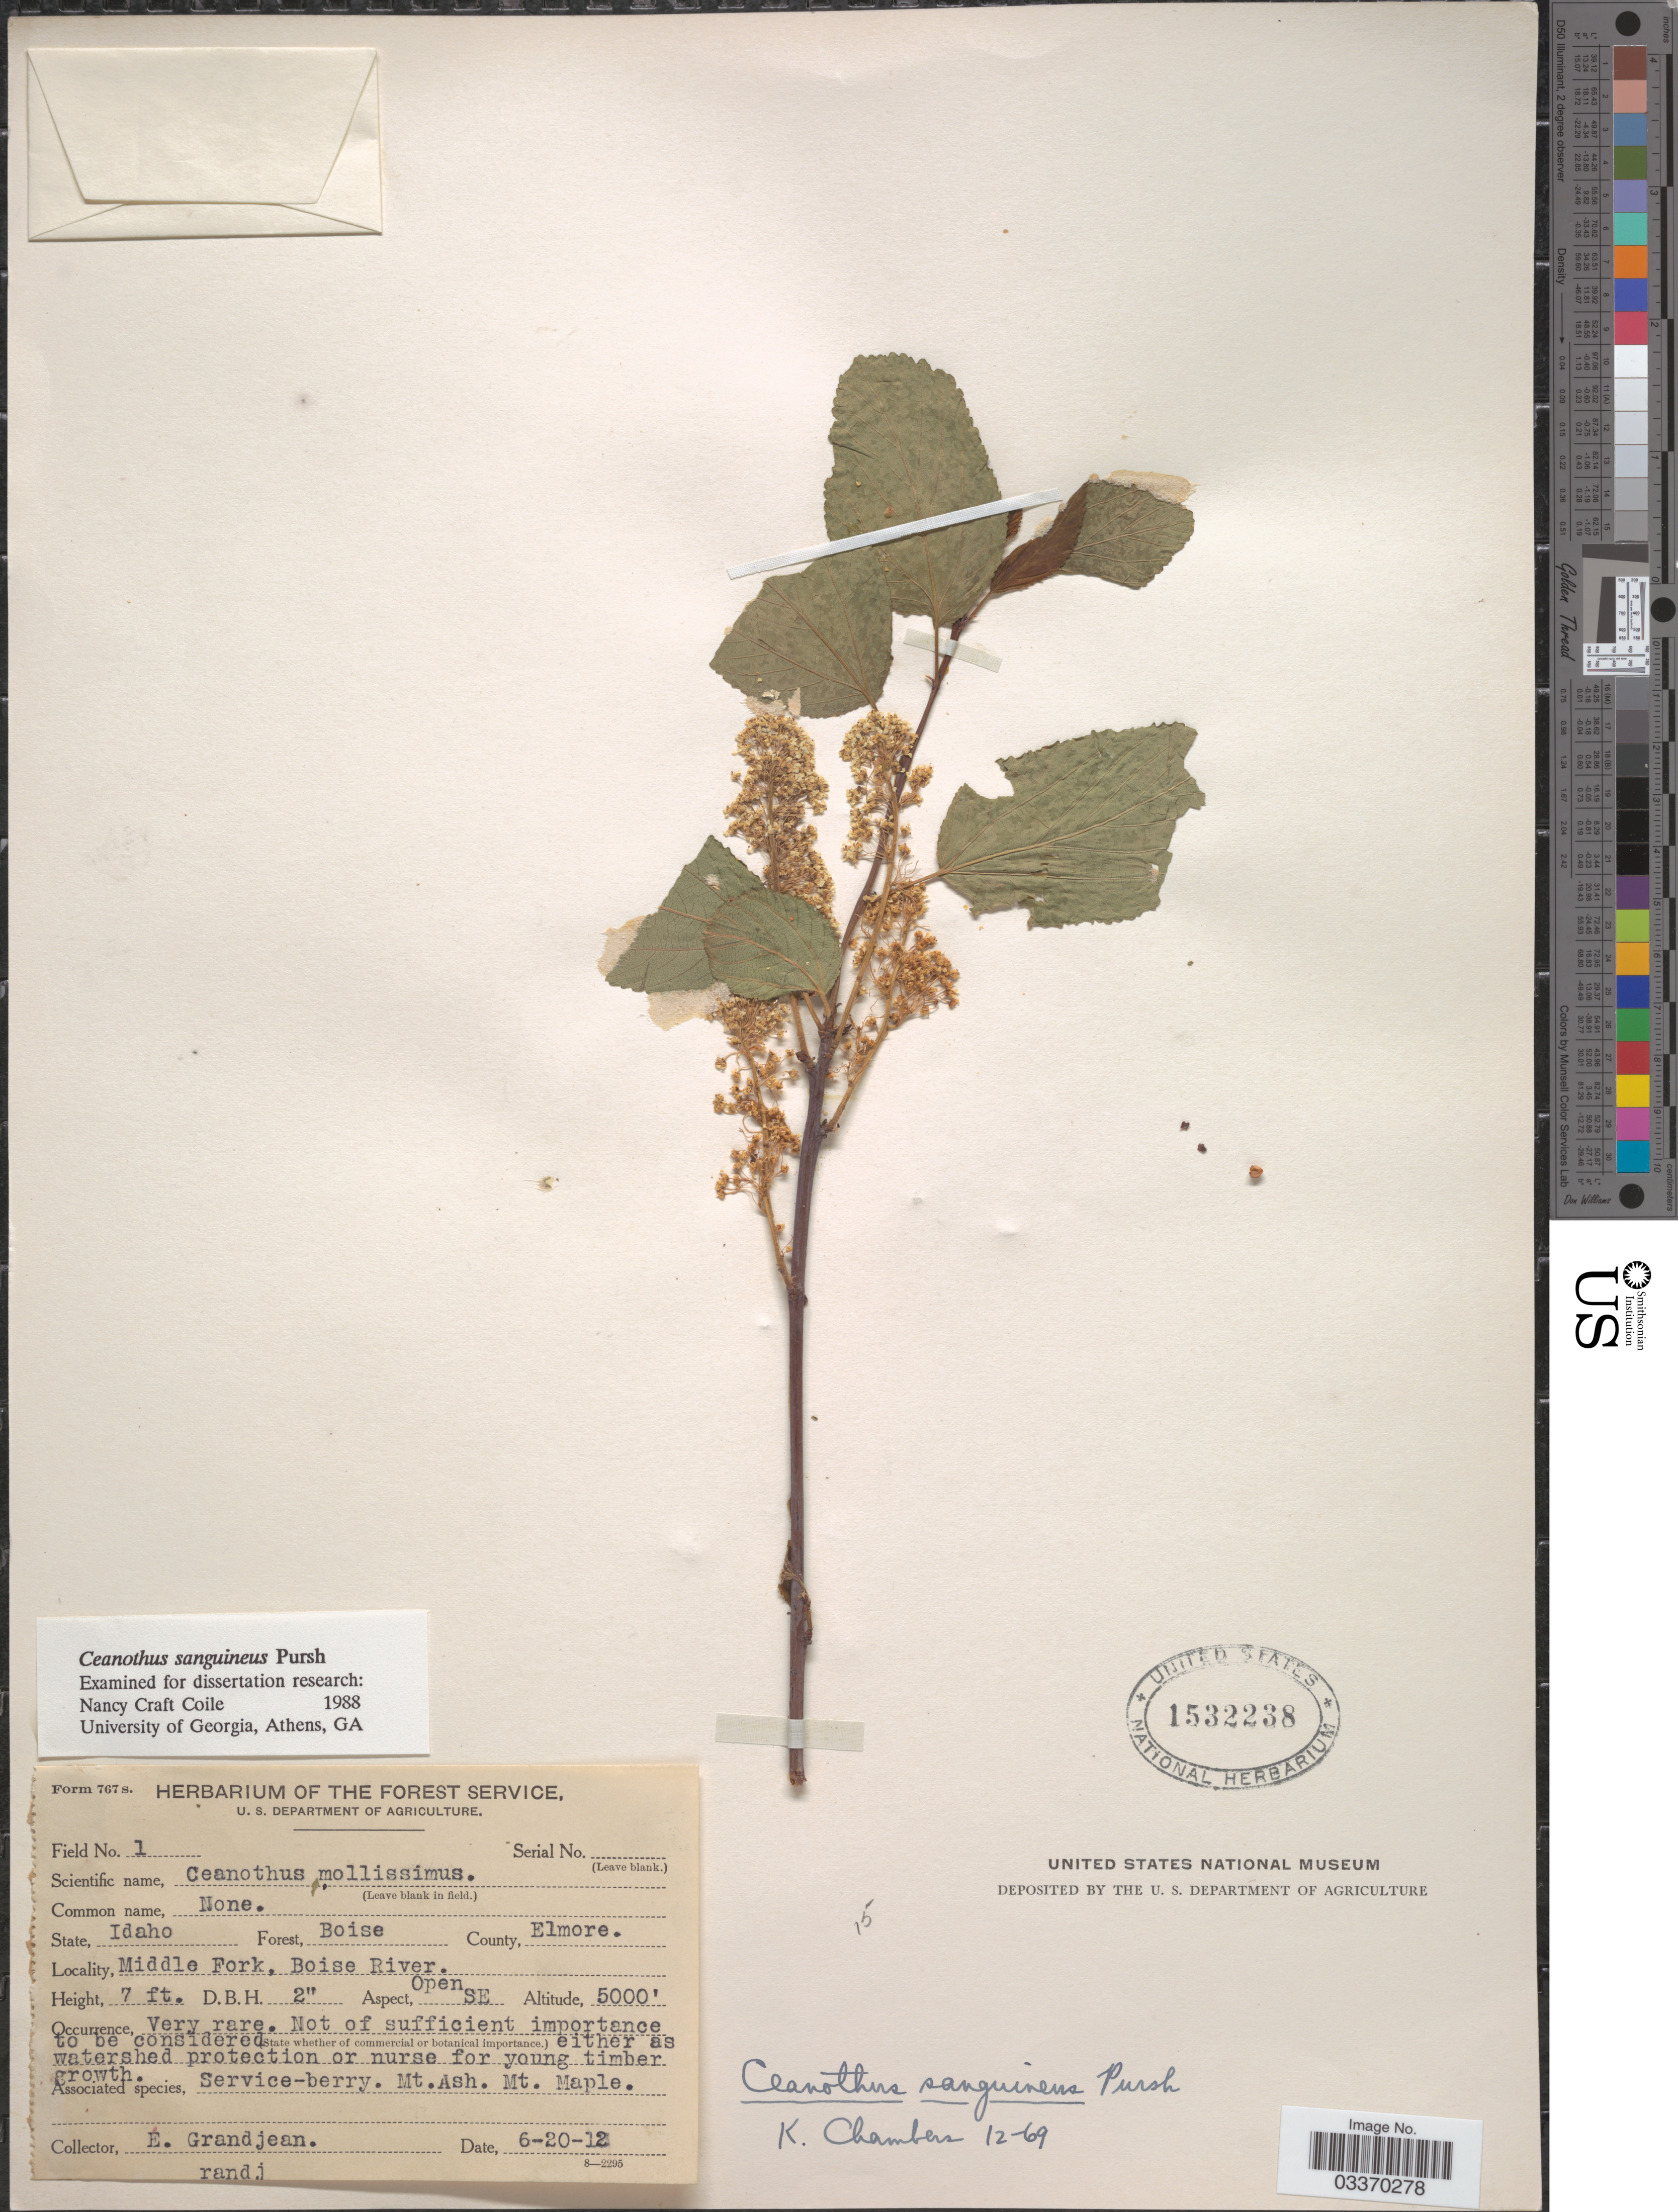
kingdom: Plantae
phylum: Tracheophyta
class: Magnoliopsida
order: Rosales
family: Rhamnaceae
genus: Ceanothus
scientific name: Ceanothus sanguineus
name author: Pursh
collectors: E. Grandjean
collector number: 1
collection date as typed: Transcribed d/m/y: 20/6/12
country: United States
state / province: Idaho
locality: Forest, Boise, County, Elmore, Middle Fork, Boise River, Mt. Ash, Mt. Maple [unsure placement].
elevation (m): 1524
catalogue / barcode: US 1532238